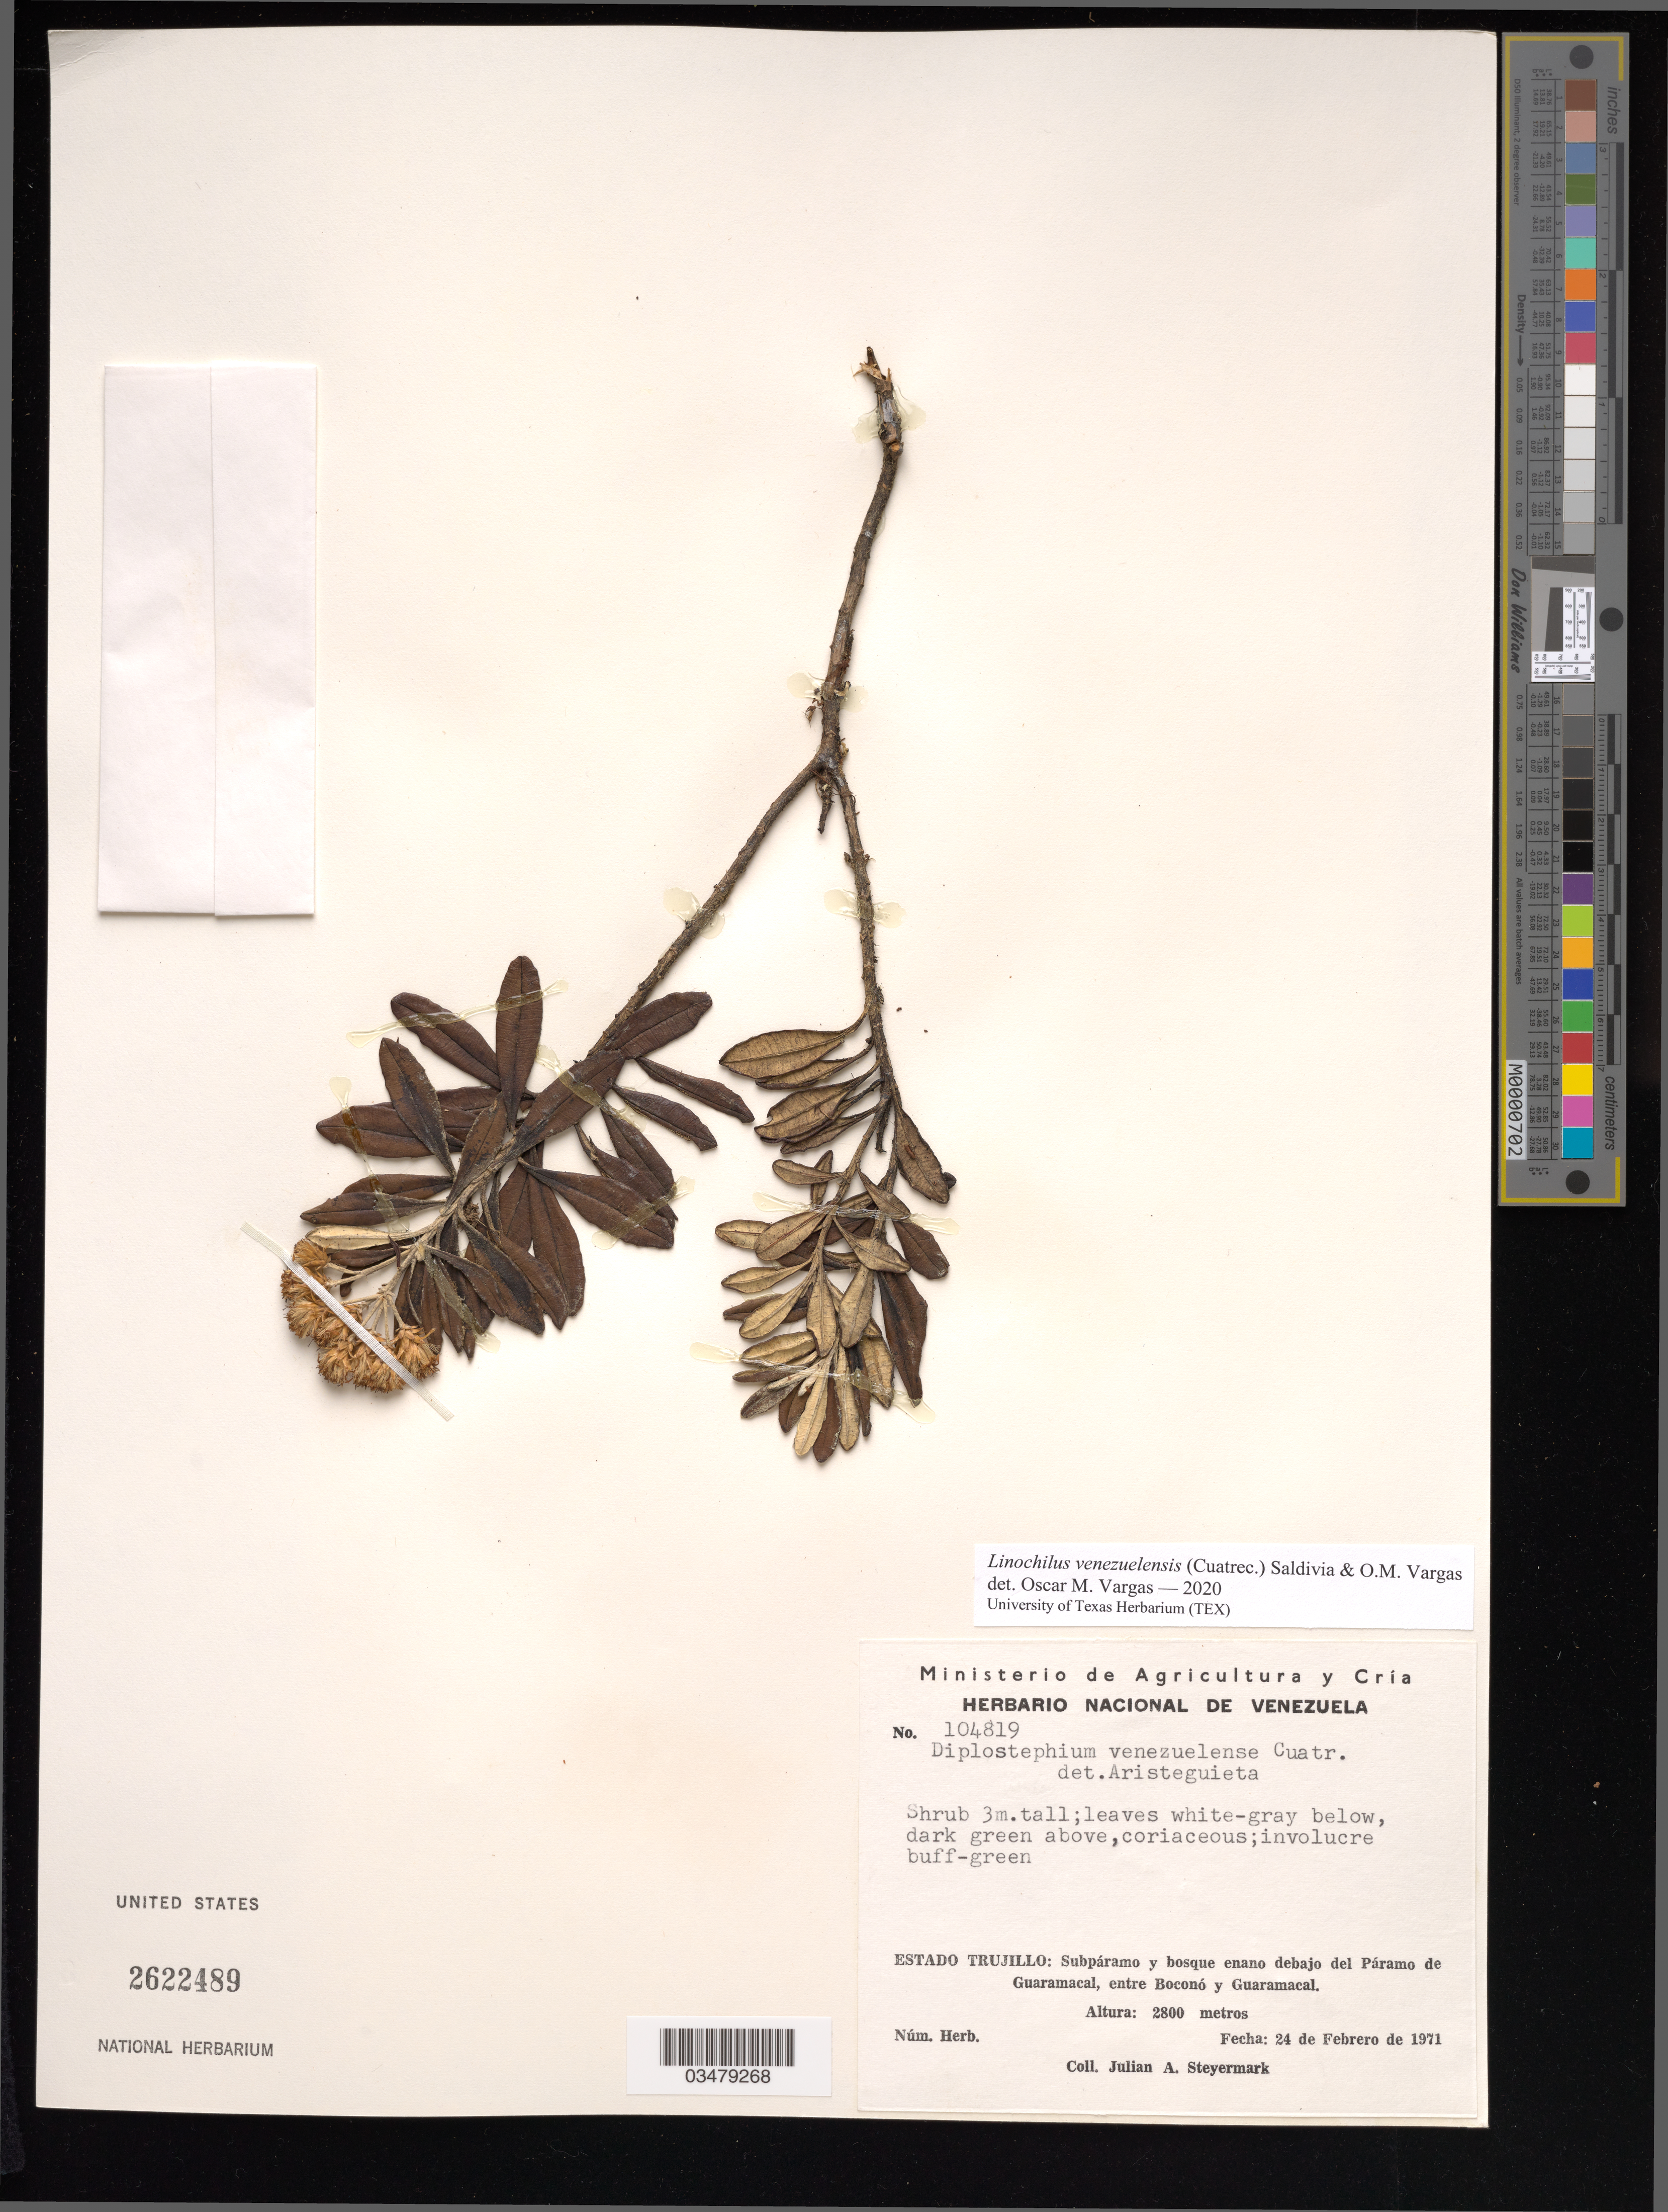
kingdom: Plantae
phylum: Tracheophyta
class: Magnoliopsida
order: Asterales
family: Asteraceae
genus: Linochilus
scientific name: Linochilus venezuelensis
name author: (Cuatrec.) Saldivia & O.M. Vargas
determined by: Vargas, Oscar M.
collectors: J. Steyermark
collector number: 104819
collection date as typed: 24 Feb 1971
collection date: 1971-02-24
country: Venezuela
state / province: Trujillo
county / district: Boconó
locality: Páramo de Guaramacal, entre Boconó y Guaramacal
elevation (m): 2800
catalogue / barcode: US 2622489